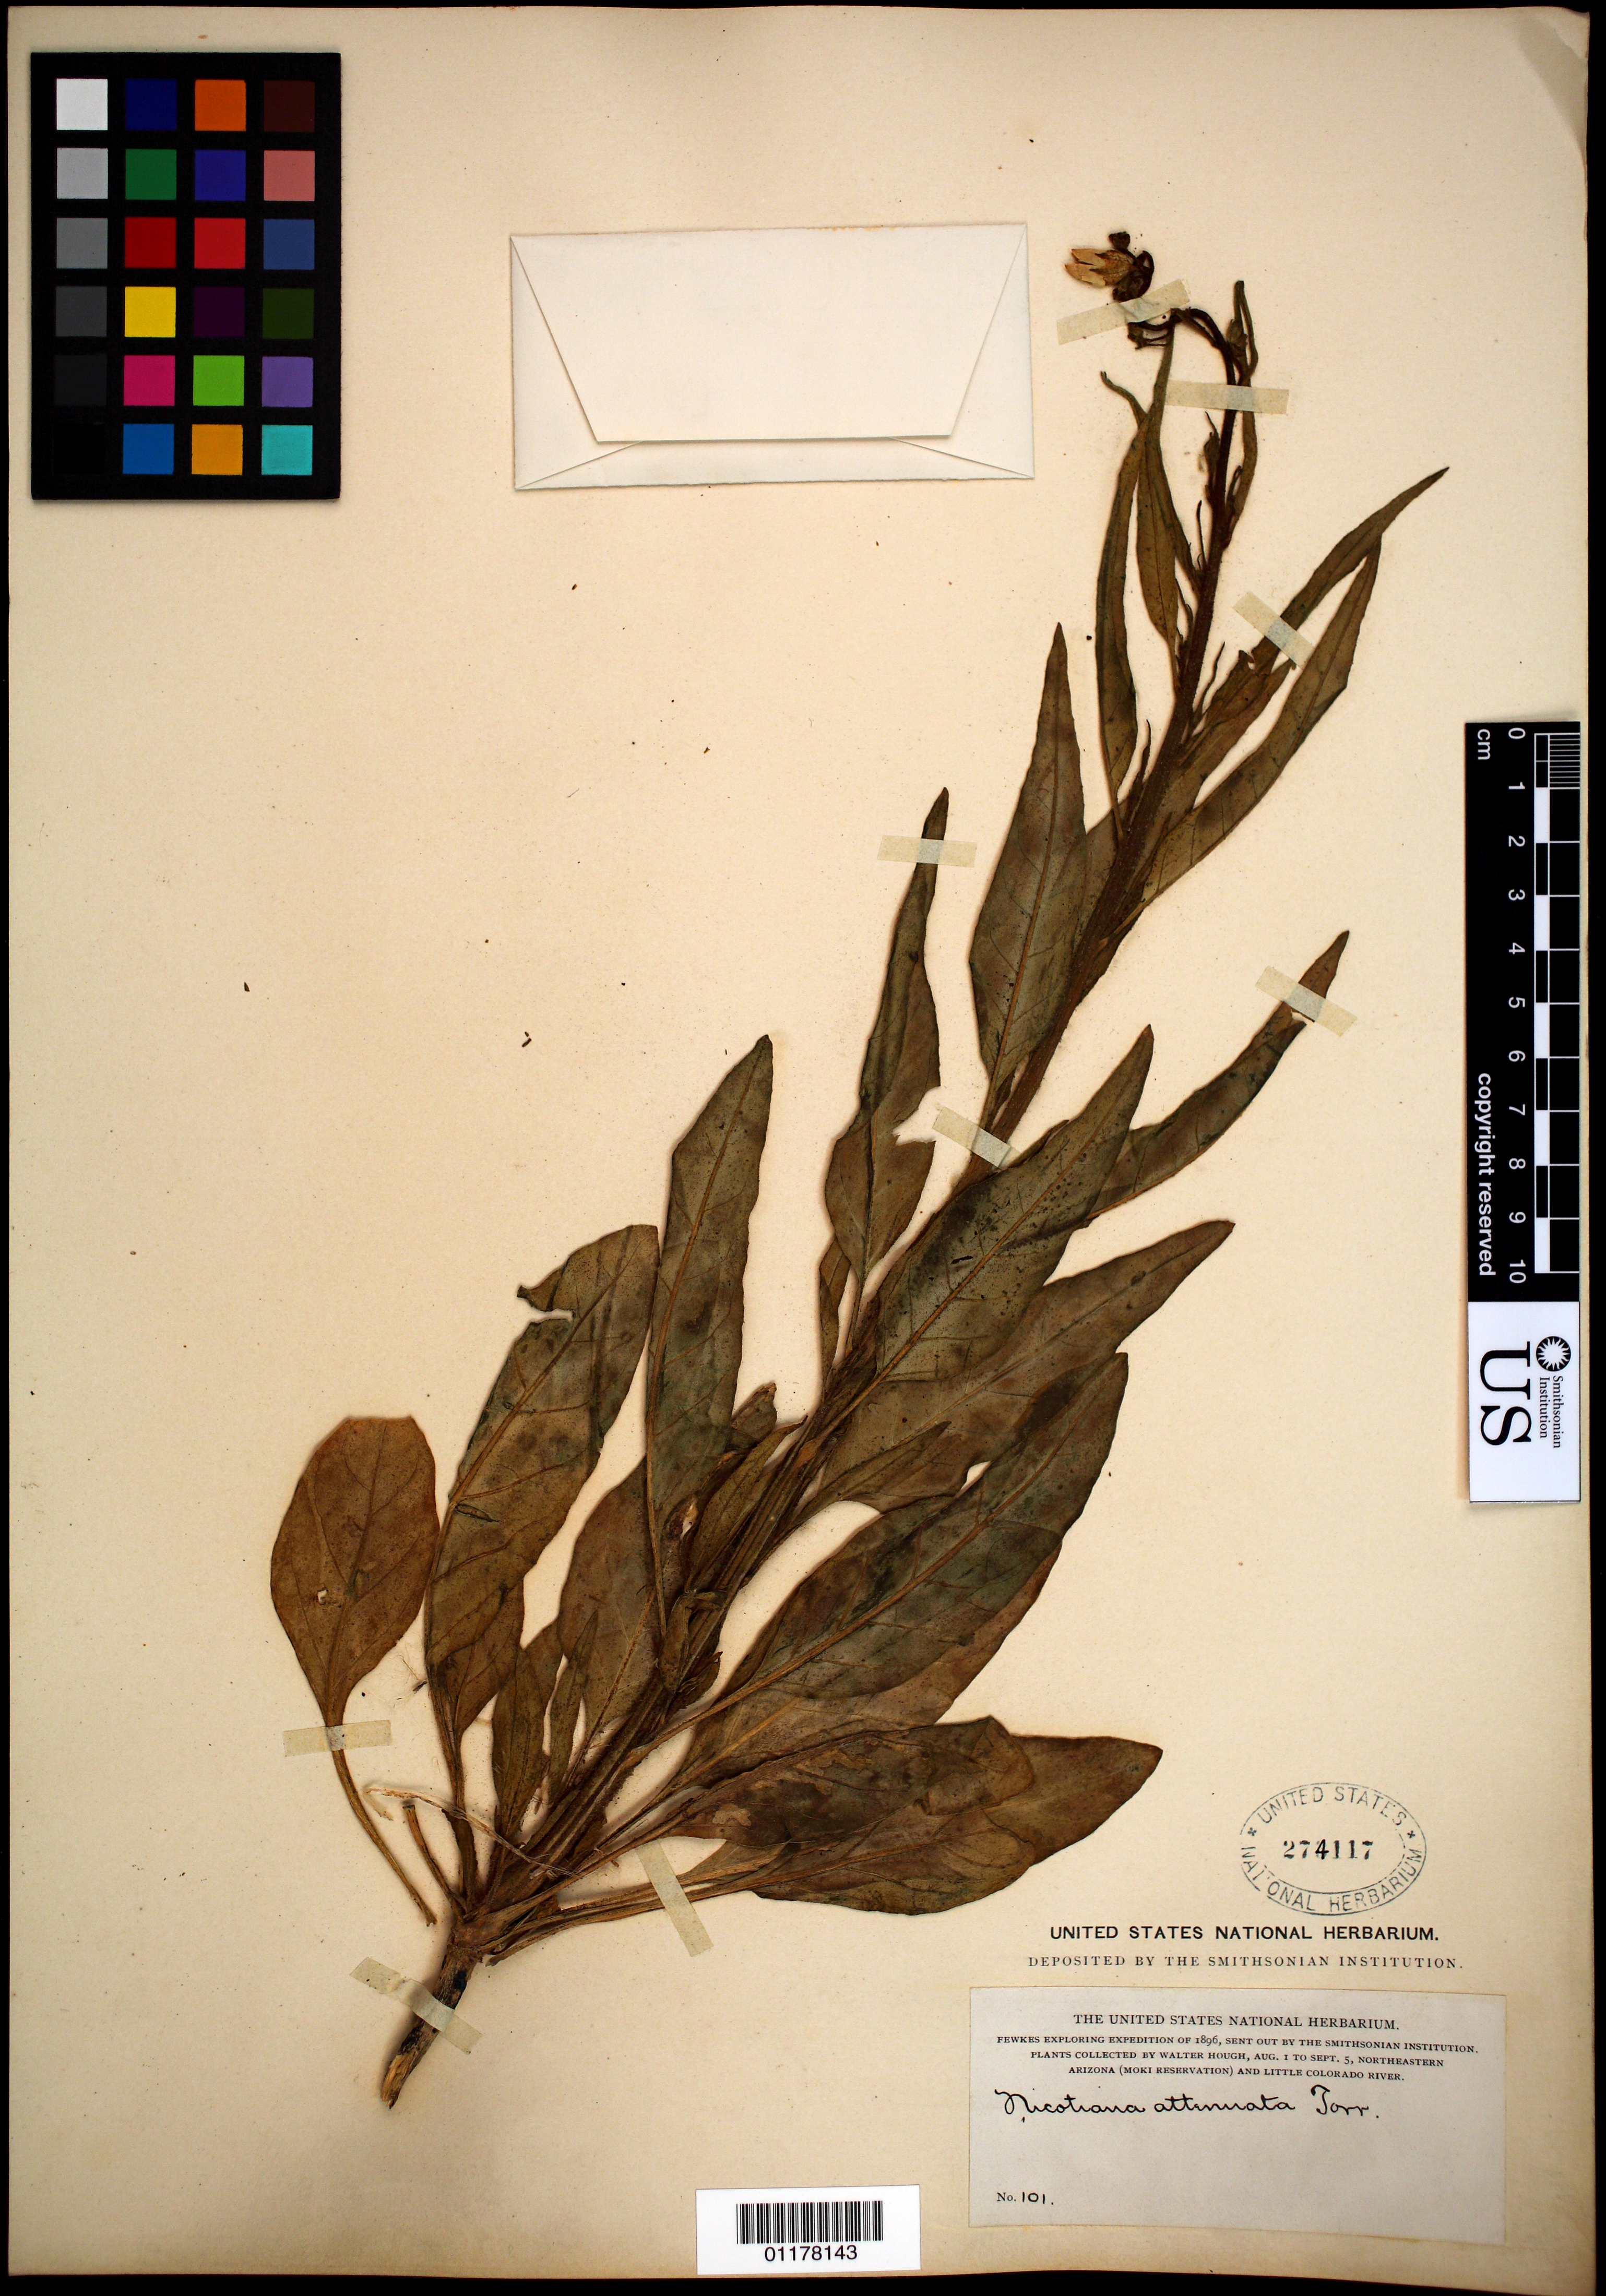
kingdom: Plantae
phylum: Tracheophyta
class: Magnoliopsida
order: Solanales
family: Solanaceae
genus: Nicotiana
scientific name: Nicotiana attenuata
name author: Torr. ex S. Watson in C. King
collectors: W. Hough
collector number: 101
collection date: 1896-08-01/1896-09-05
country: United States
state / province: Arizona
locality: Moki Reservation, Little Colorado River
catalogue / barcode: US 274117